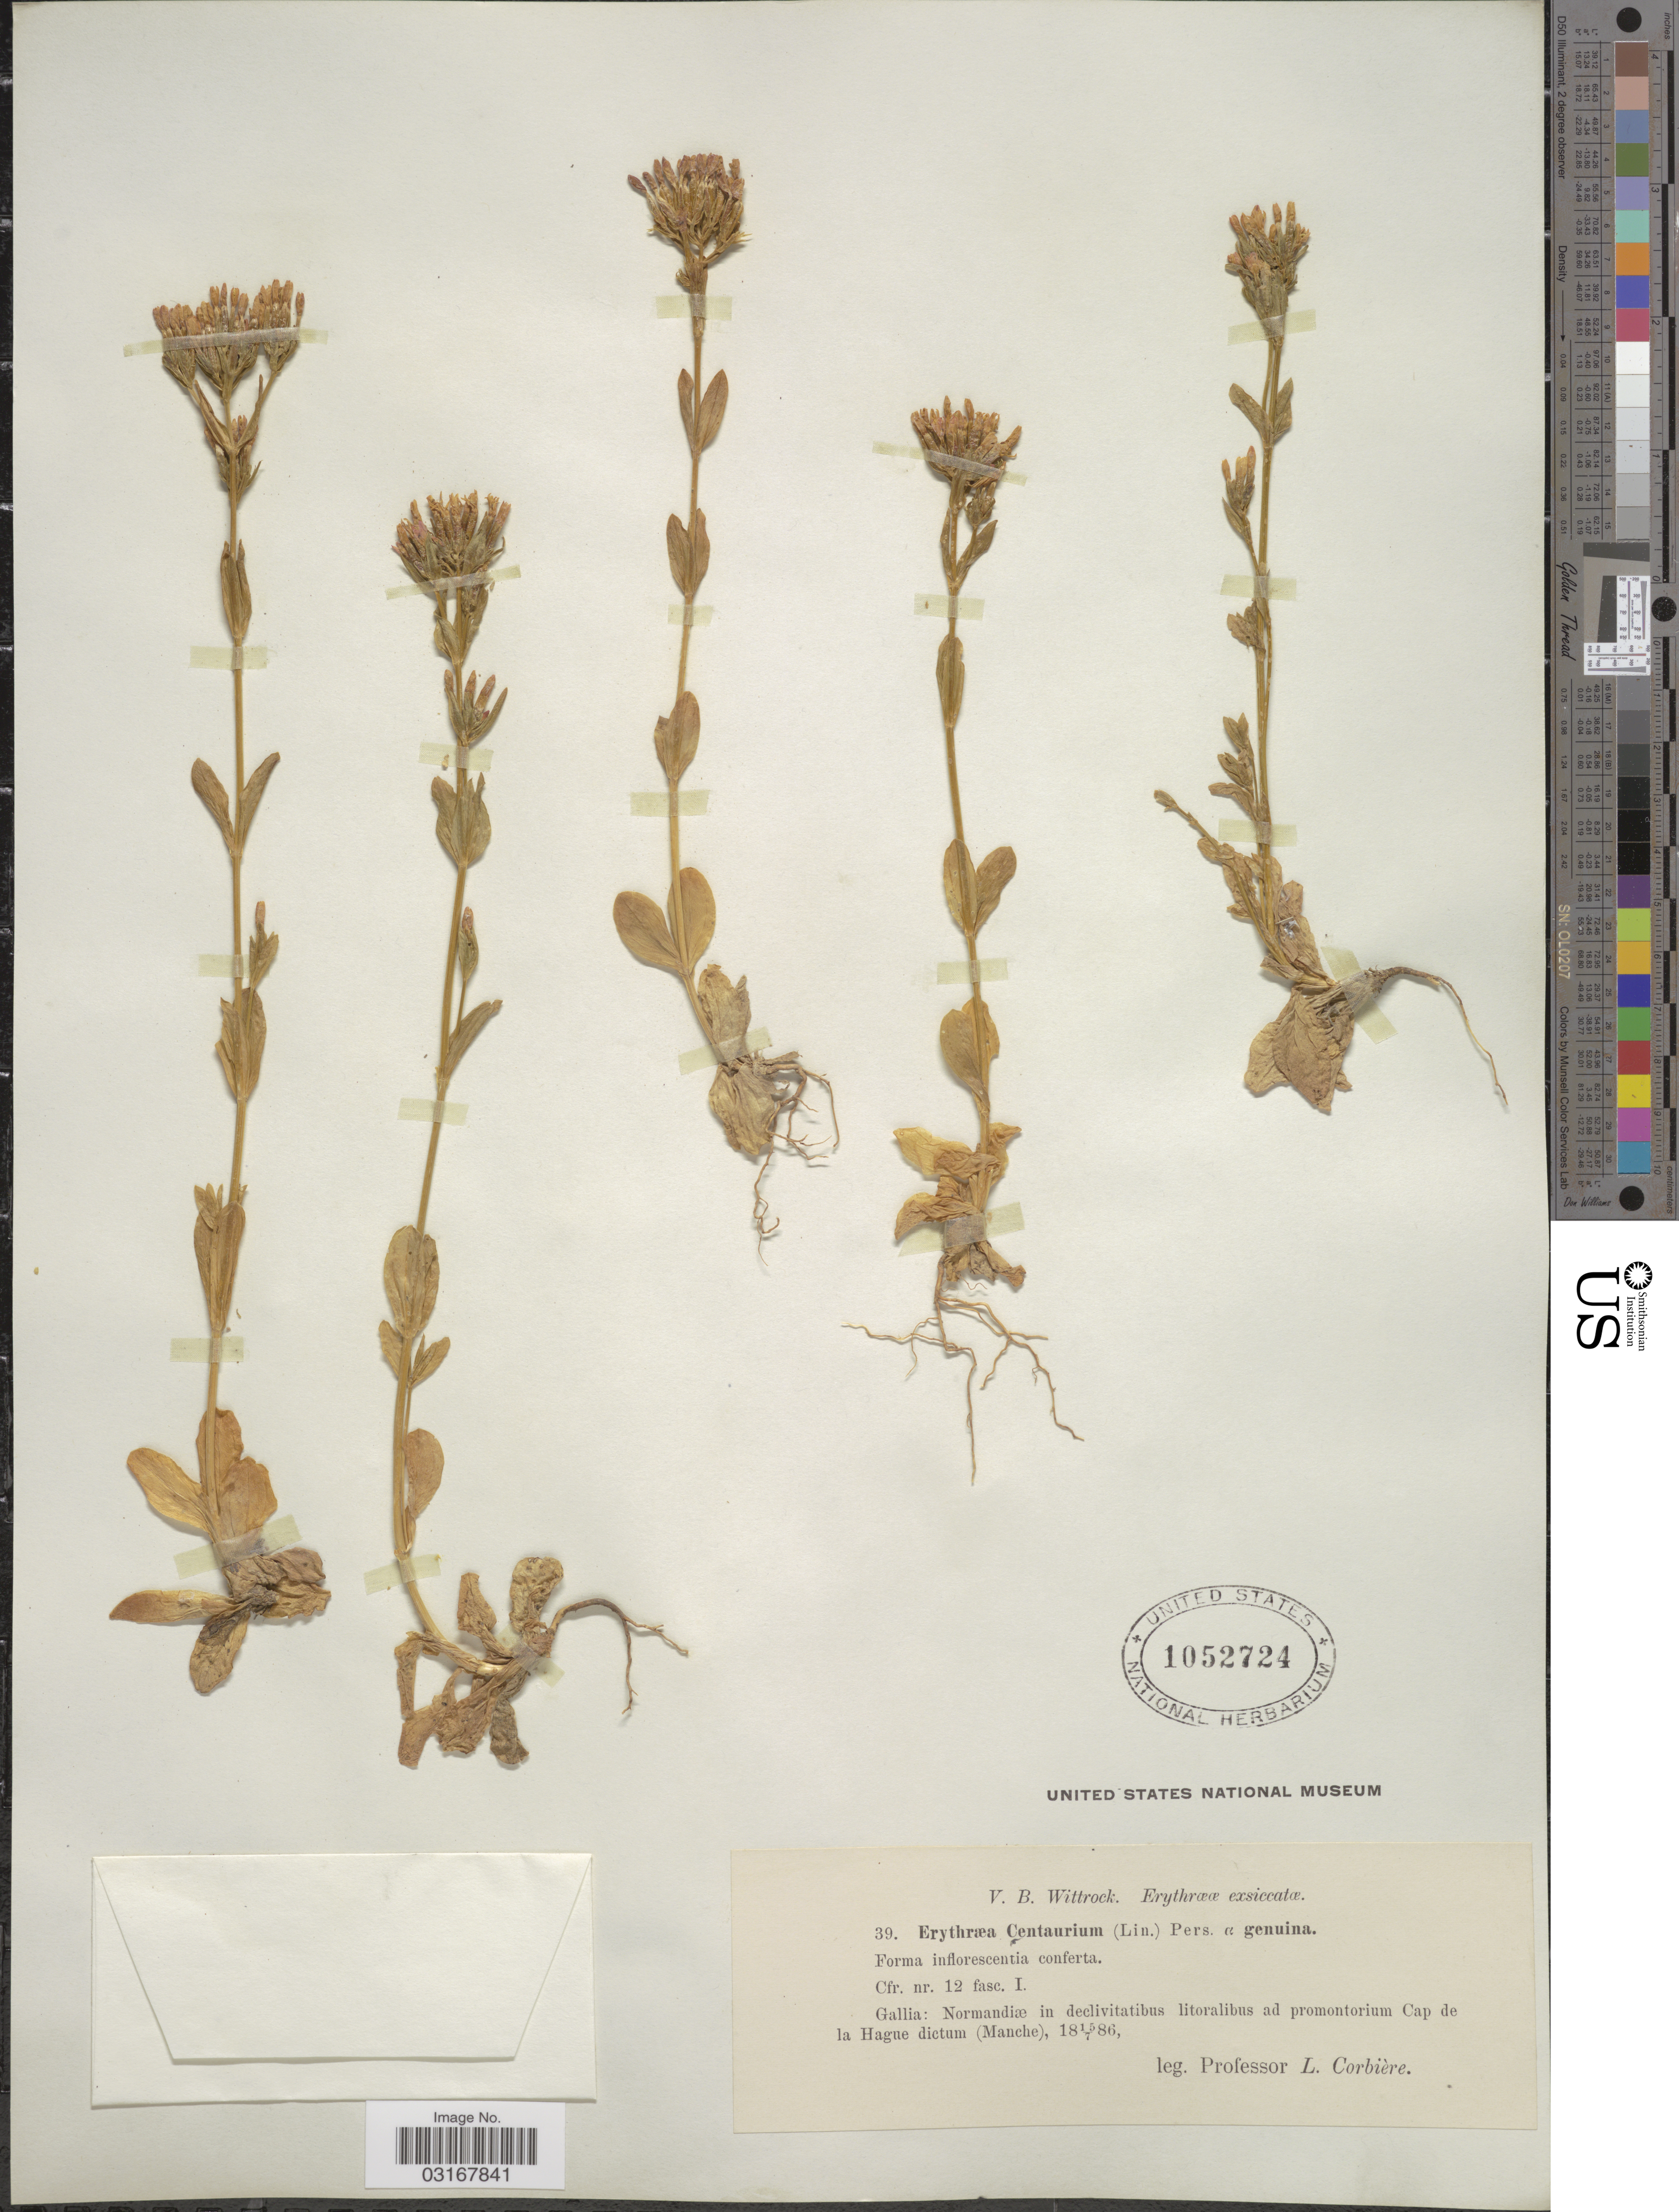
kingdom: Plantae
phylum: Tracheophyta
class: Magnoliopsida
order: Gentianales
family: Gentianaceae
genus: Centaurium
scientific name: Centaurium umbellatum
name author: Gilib.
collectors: L. Corbière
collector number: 39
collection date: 1886-07-15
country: France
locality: Gallia: Normandiæ in declivitatibus litoralibus ad promontorium Cap de la Hague dictum (Manche).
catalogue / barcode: US 1052724